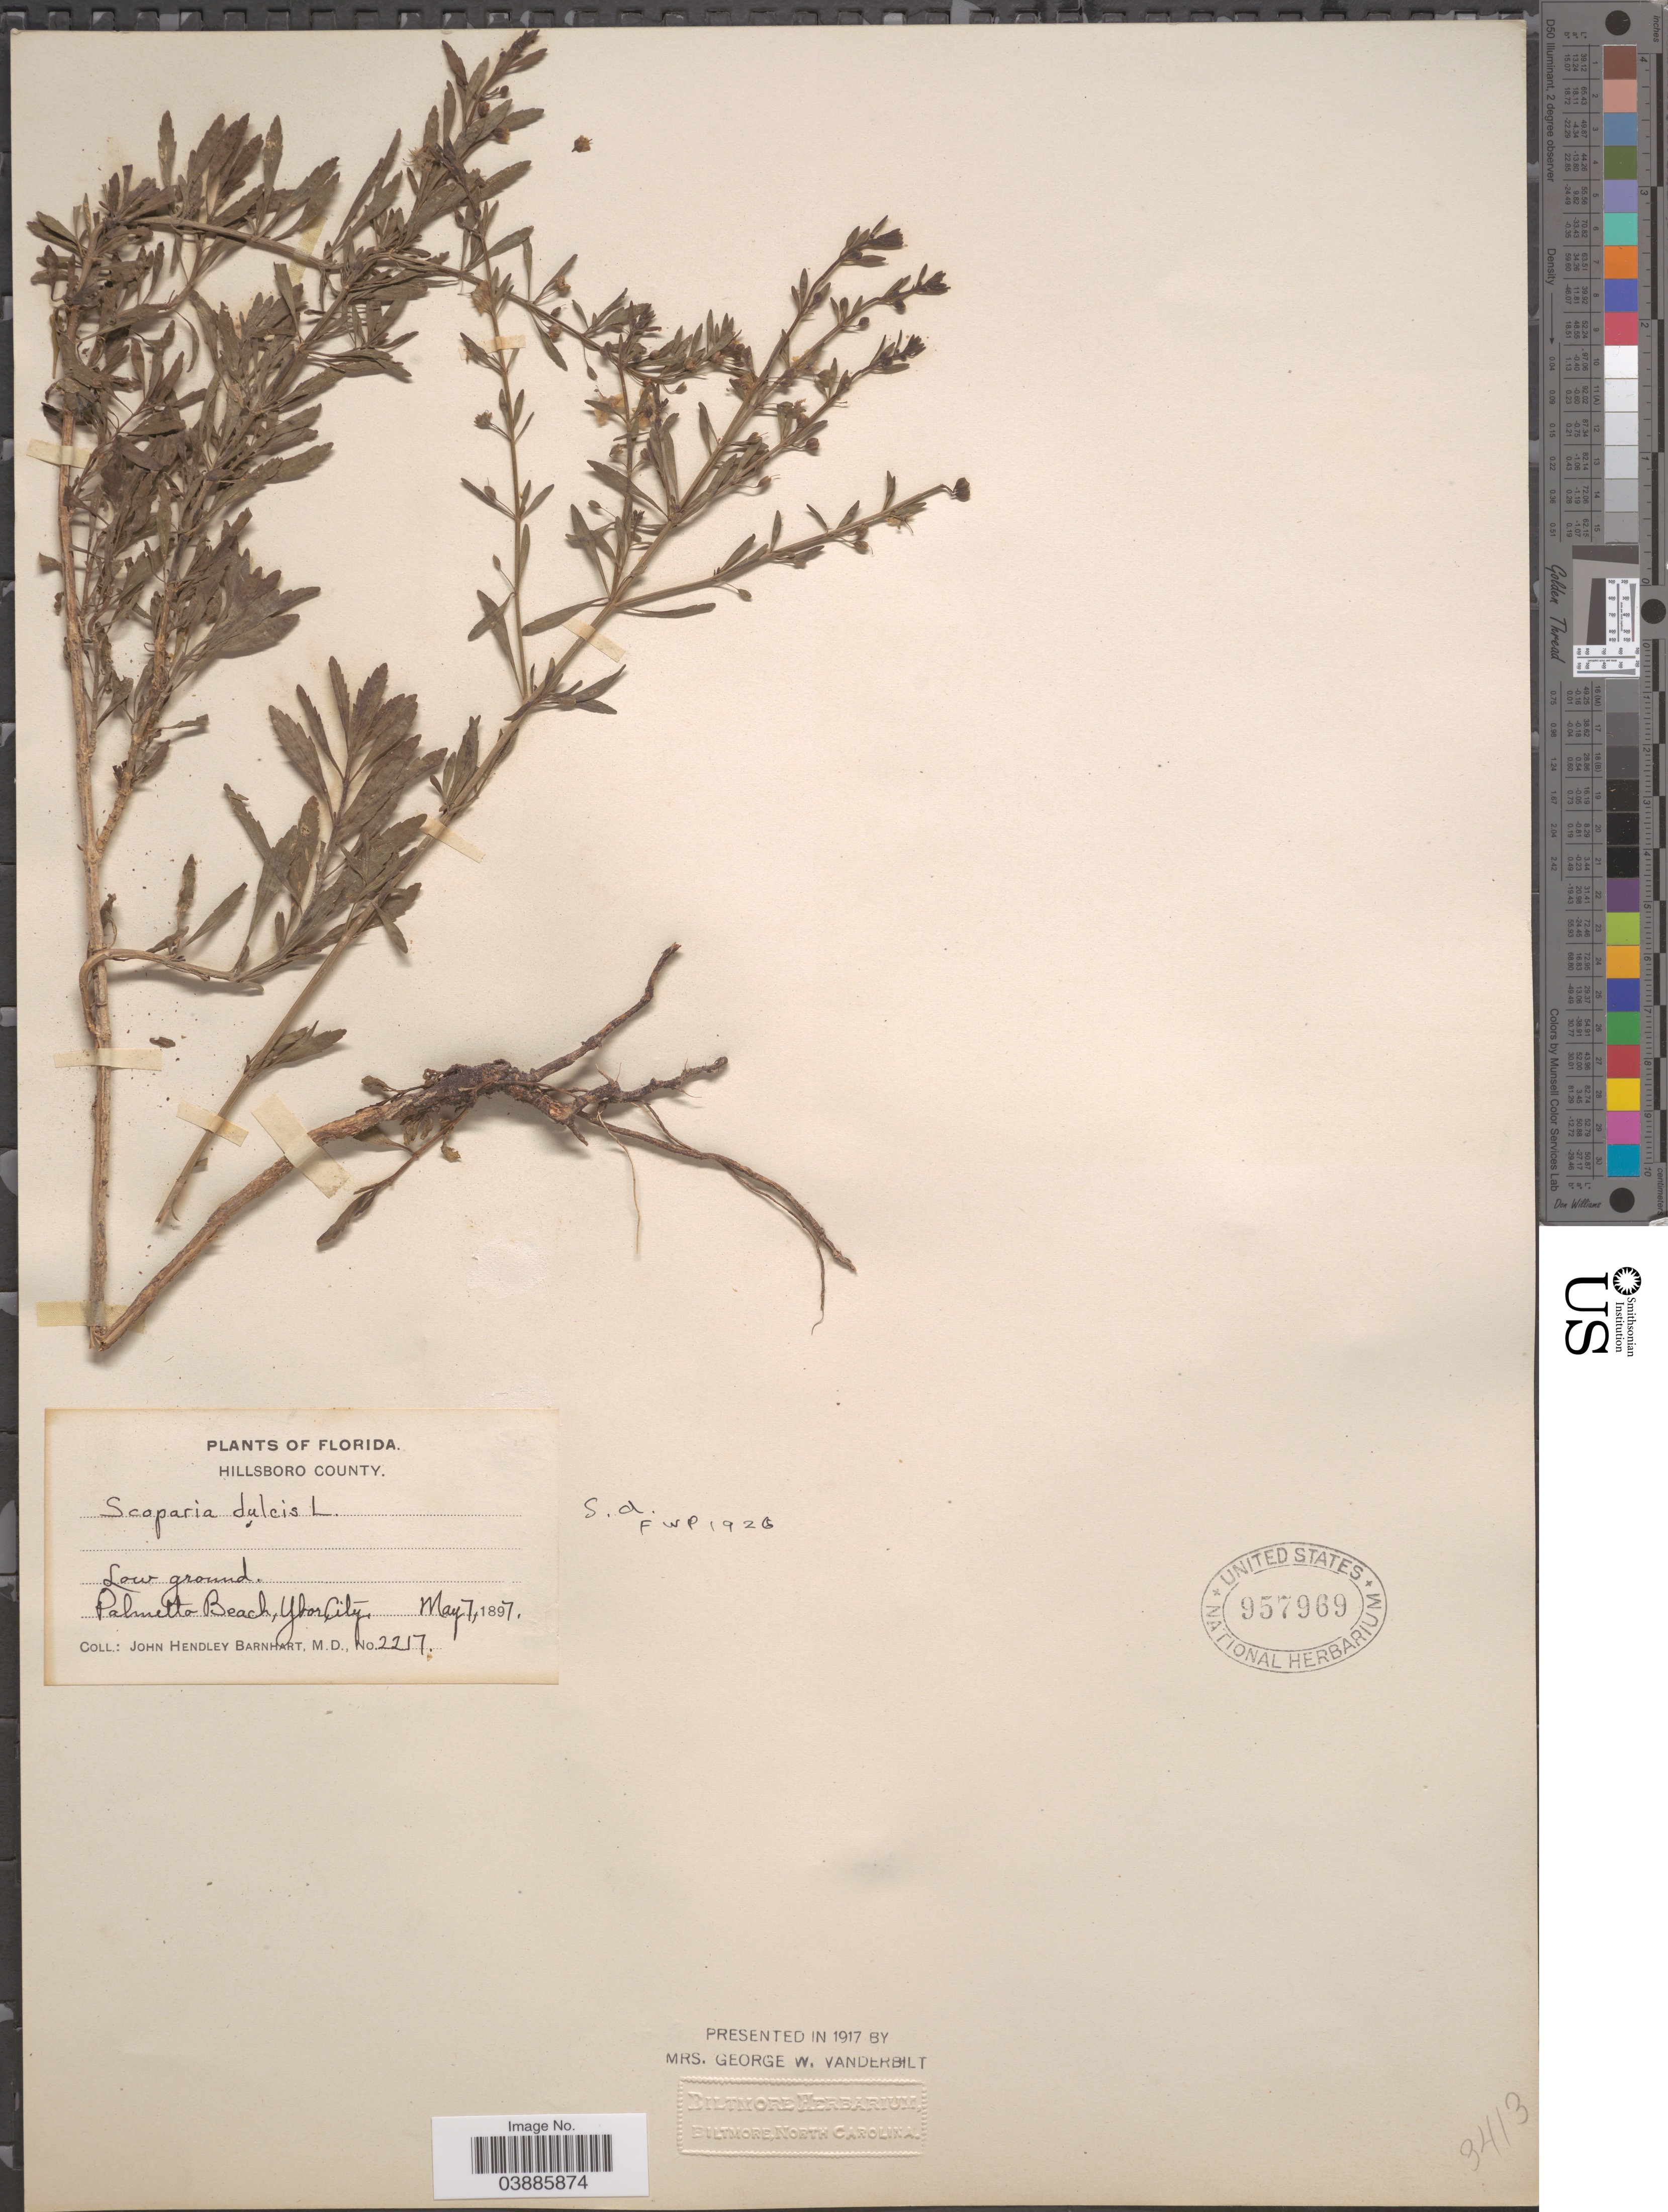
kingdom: Plantae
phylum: Tracheophyta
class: Magnoliopsida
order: Lamiales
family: Plantaginaceae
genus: Scoparia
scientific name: Scoparia dulcis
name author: L.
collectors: J. H. Barnhart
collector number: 2217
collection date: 1897-05-07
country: United States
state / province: Florida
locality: Hillsboro County. Palmetto Beach, Ybor City.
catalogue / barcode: US 957969